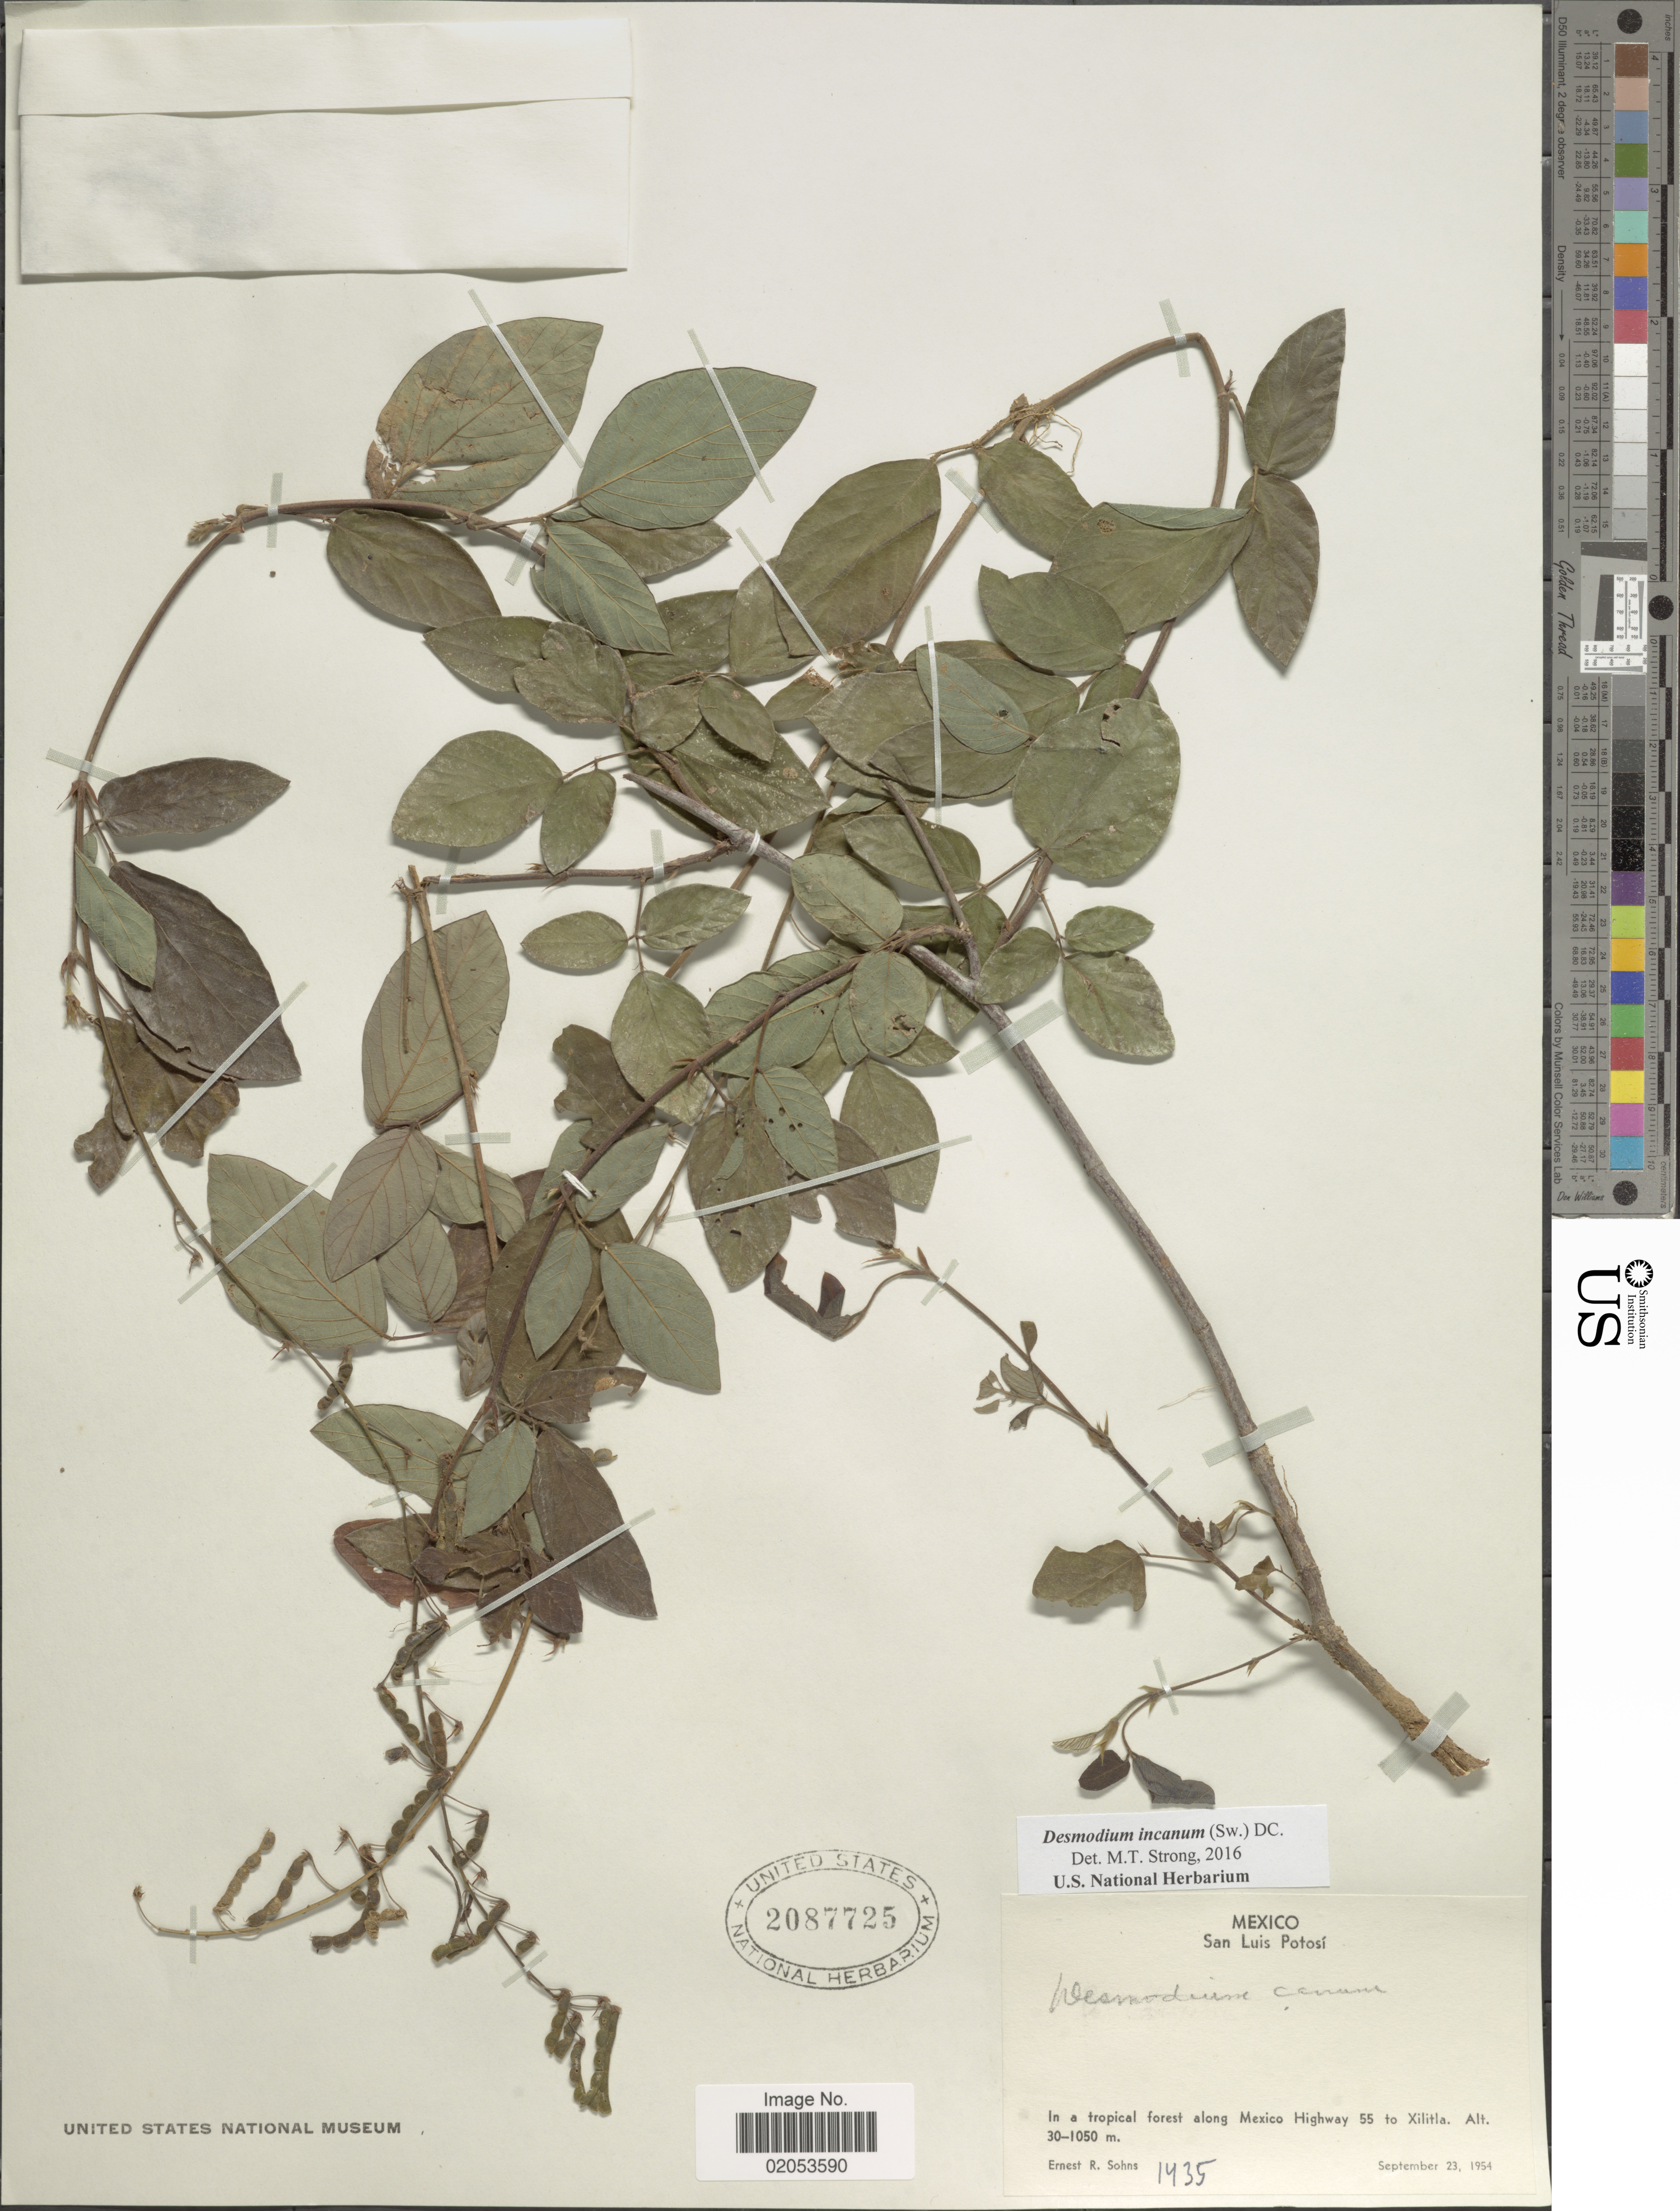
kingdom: Plantae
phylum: Tracheophyta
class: Magnoliopsida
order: Fabales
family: Fabaceae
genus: Desmodium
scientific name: Desmodium incanum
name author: (Sw.) DC.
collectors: E. R. Sohns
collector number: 1435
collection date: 1954-09-23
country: Mexico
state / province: San Luis Potosí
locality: In a tropical forest along Mexico Highway 55 to Xilitla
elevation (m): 30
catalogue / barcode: US 2087725